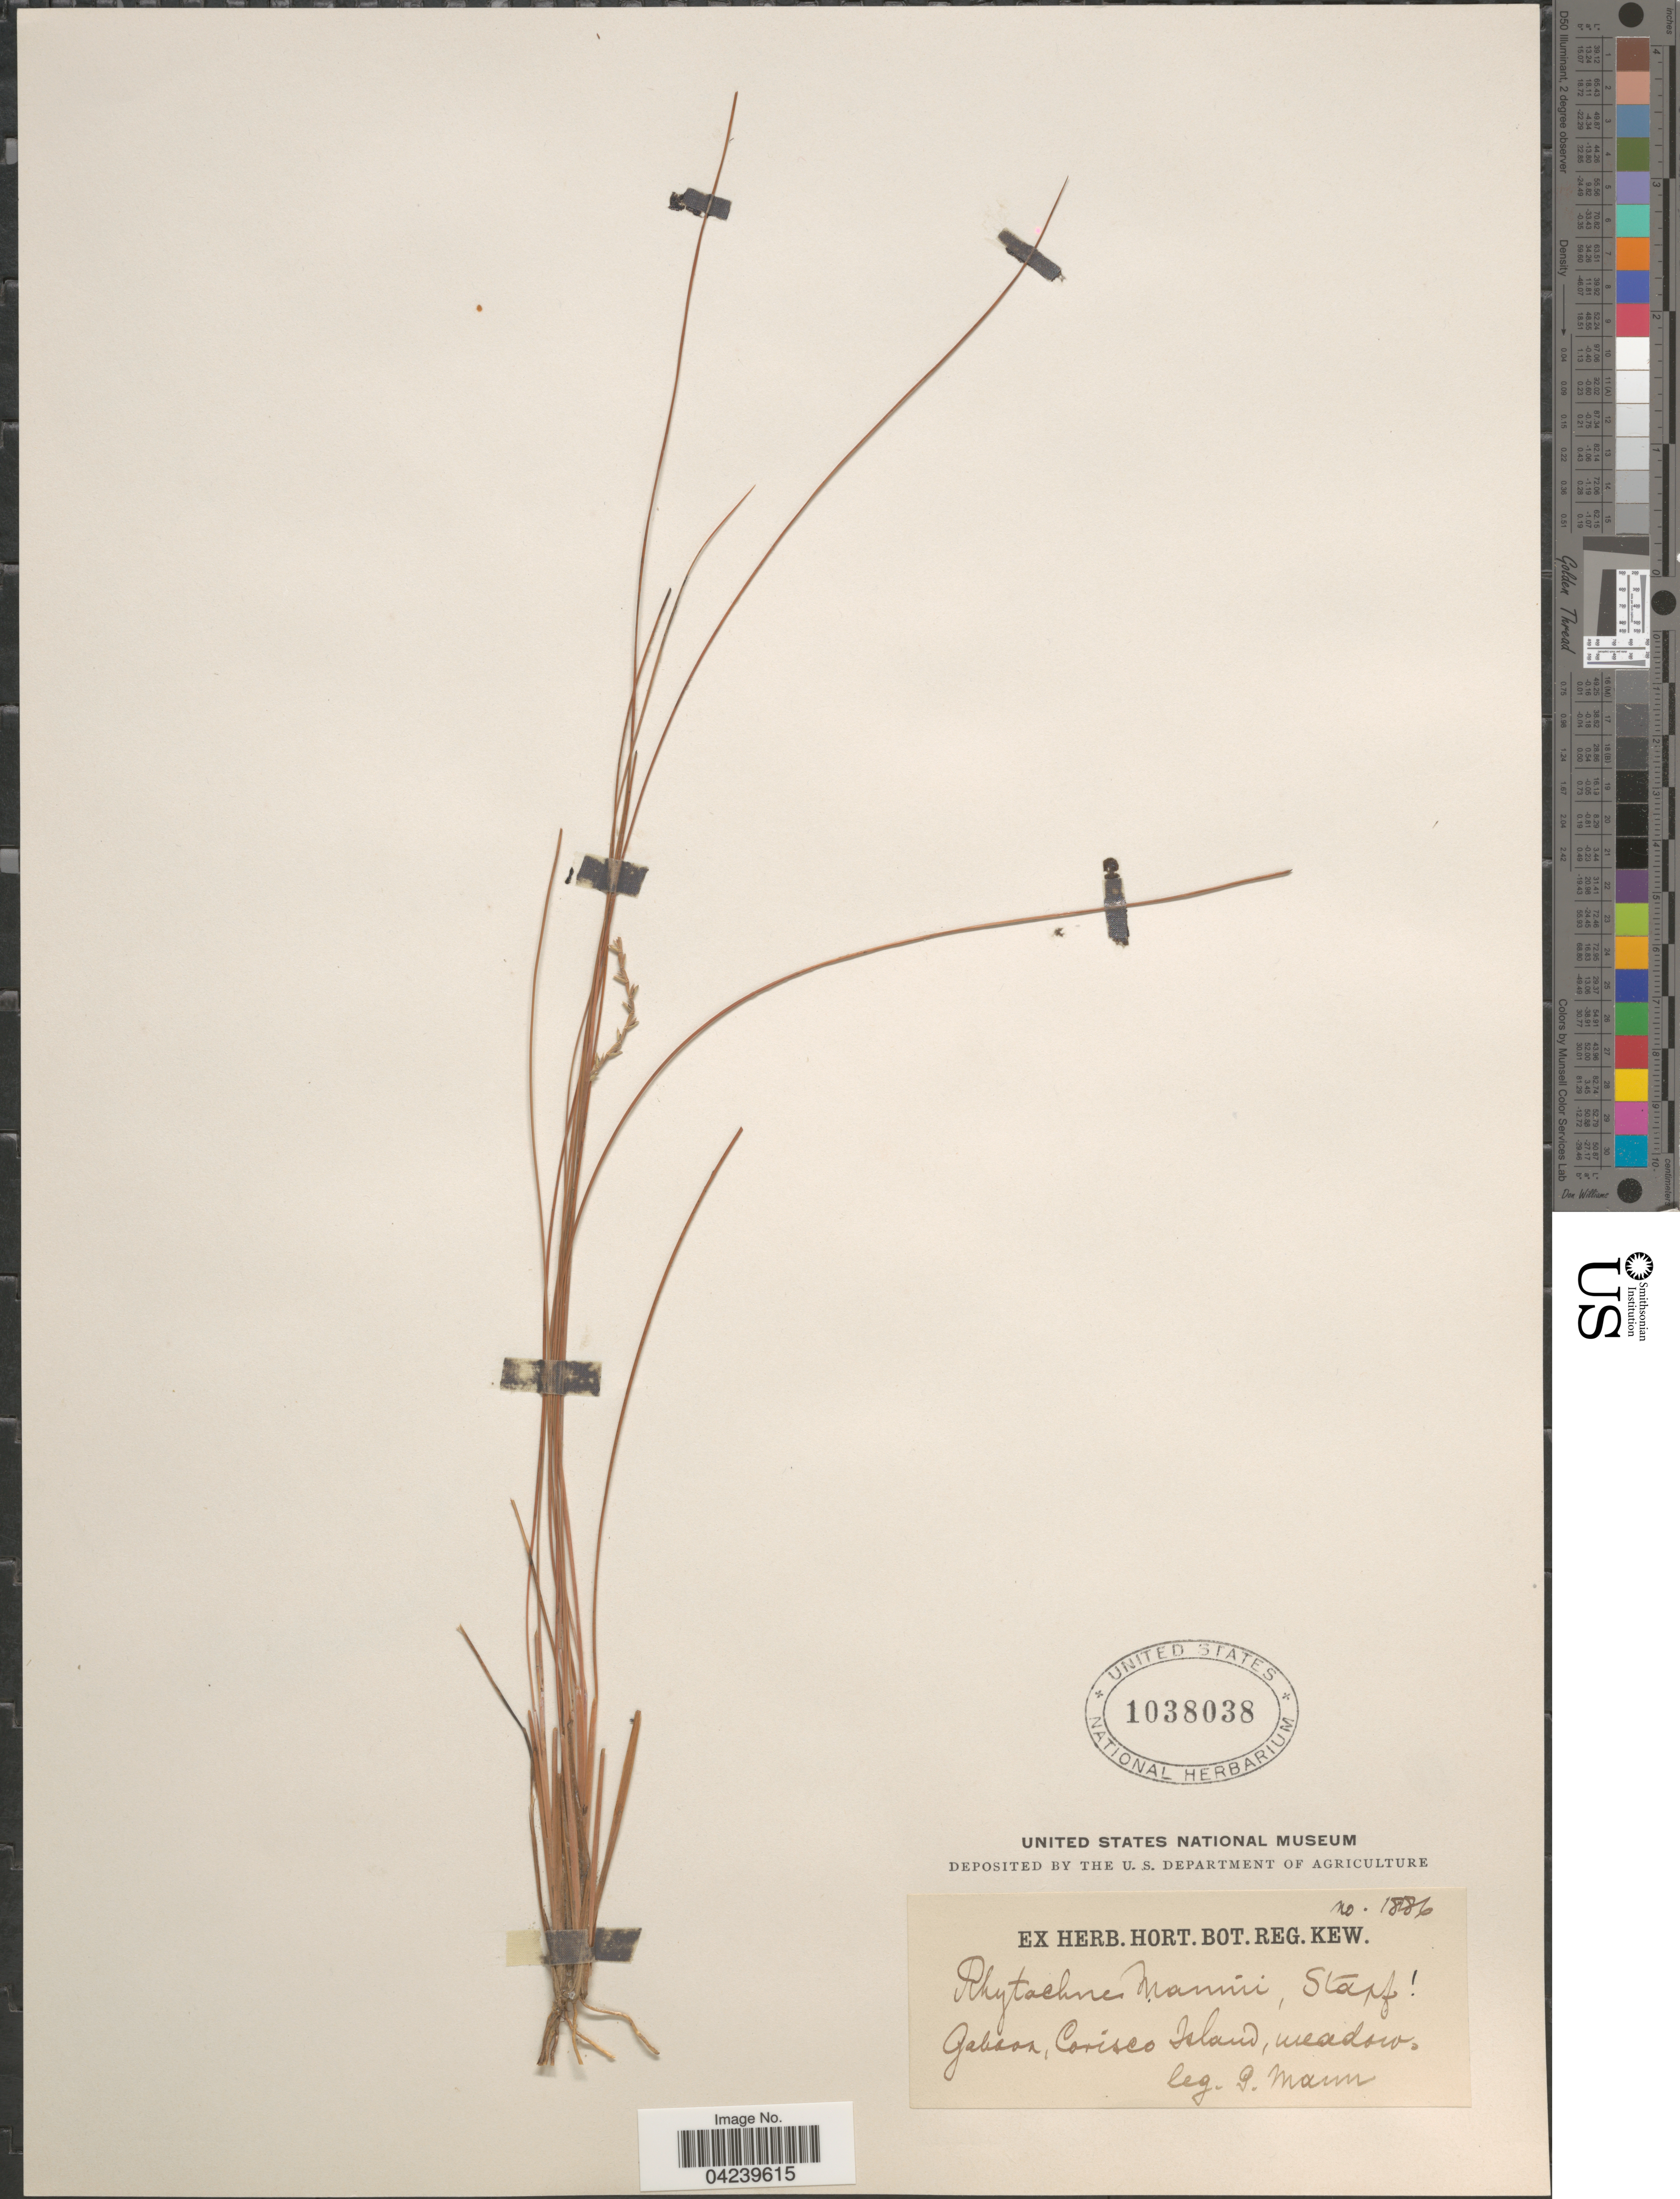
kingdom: Plantae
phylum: Tracheophyta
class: Liliopsida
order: Poales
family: Poaceae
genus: Rhytachne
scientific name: Rhytachne rottboellioides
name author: Desv.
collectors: G. Mann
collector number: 1886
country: Equatorial Guinea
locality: Gabaon, Corisco Island.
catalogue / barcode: US 1038038